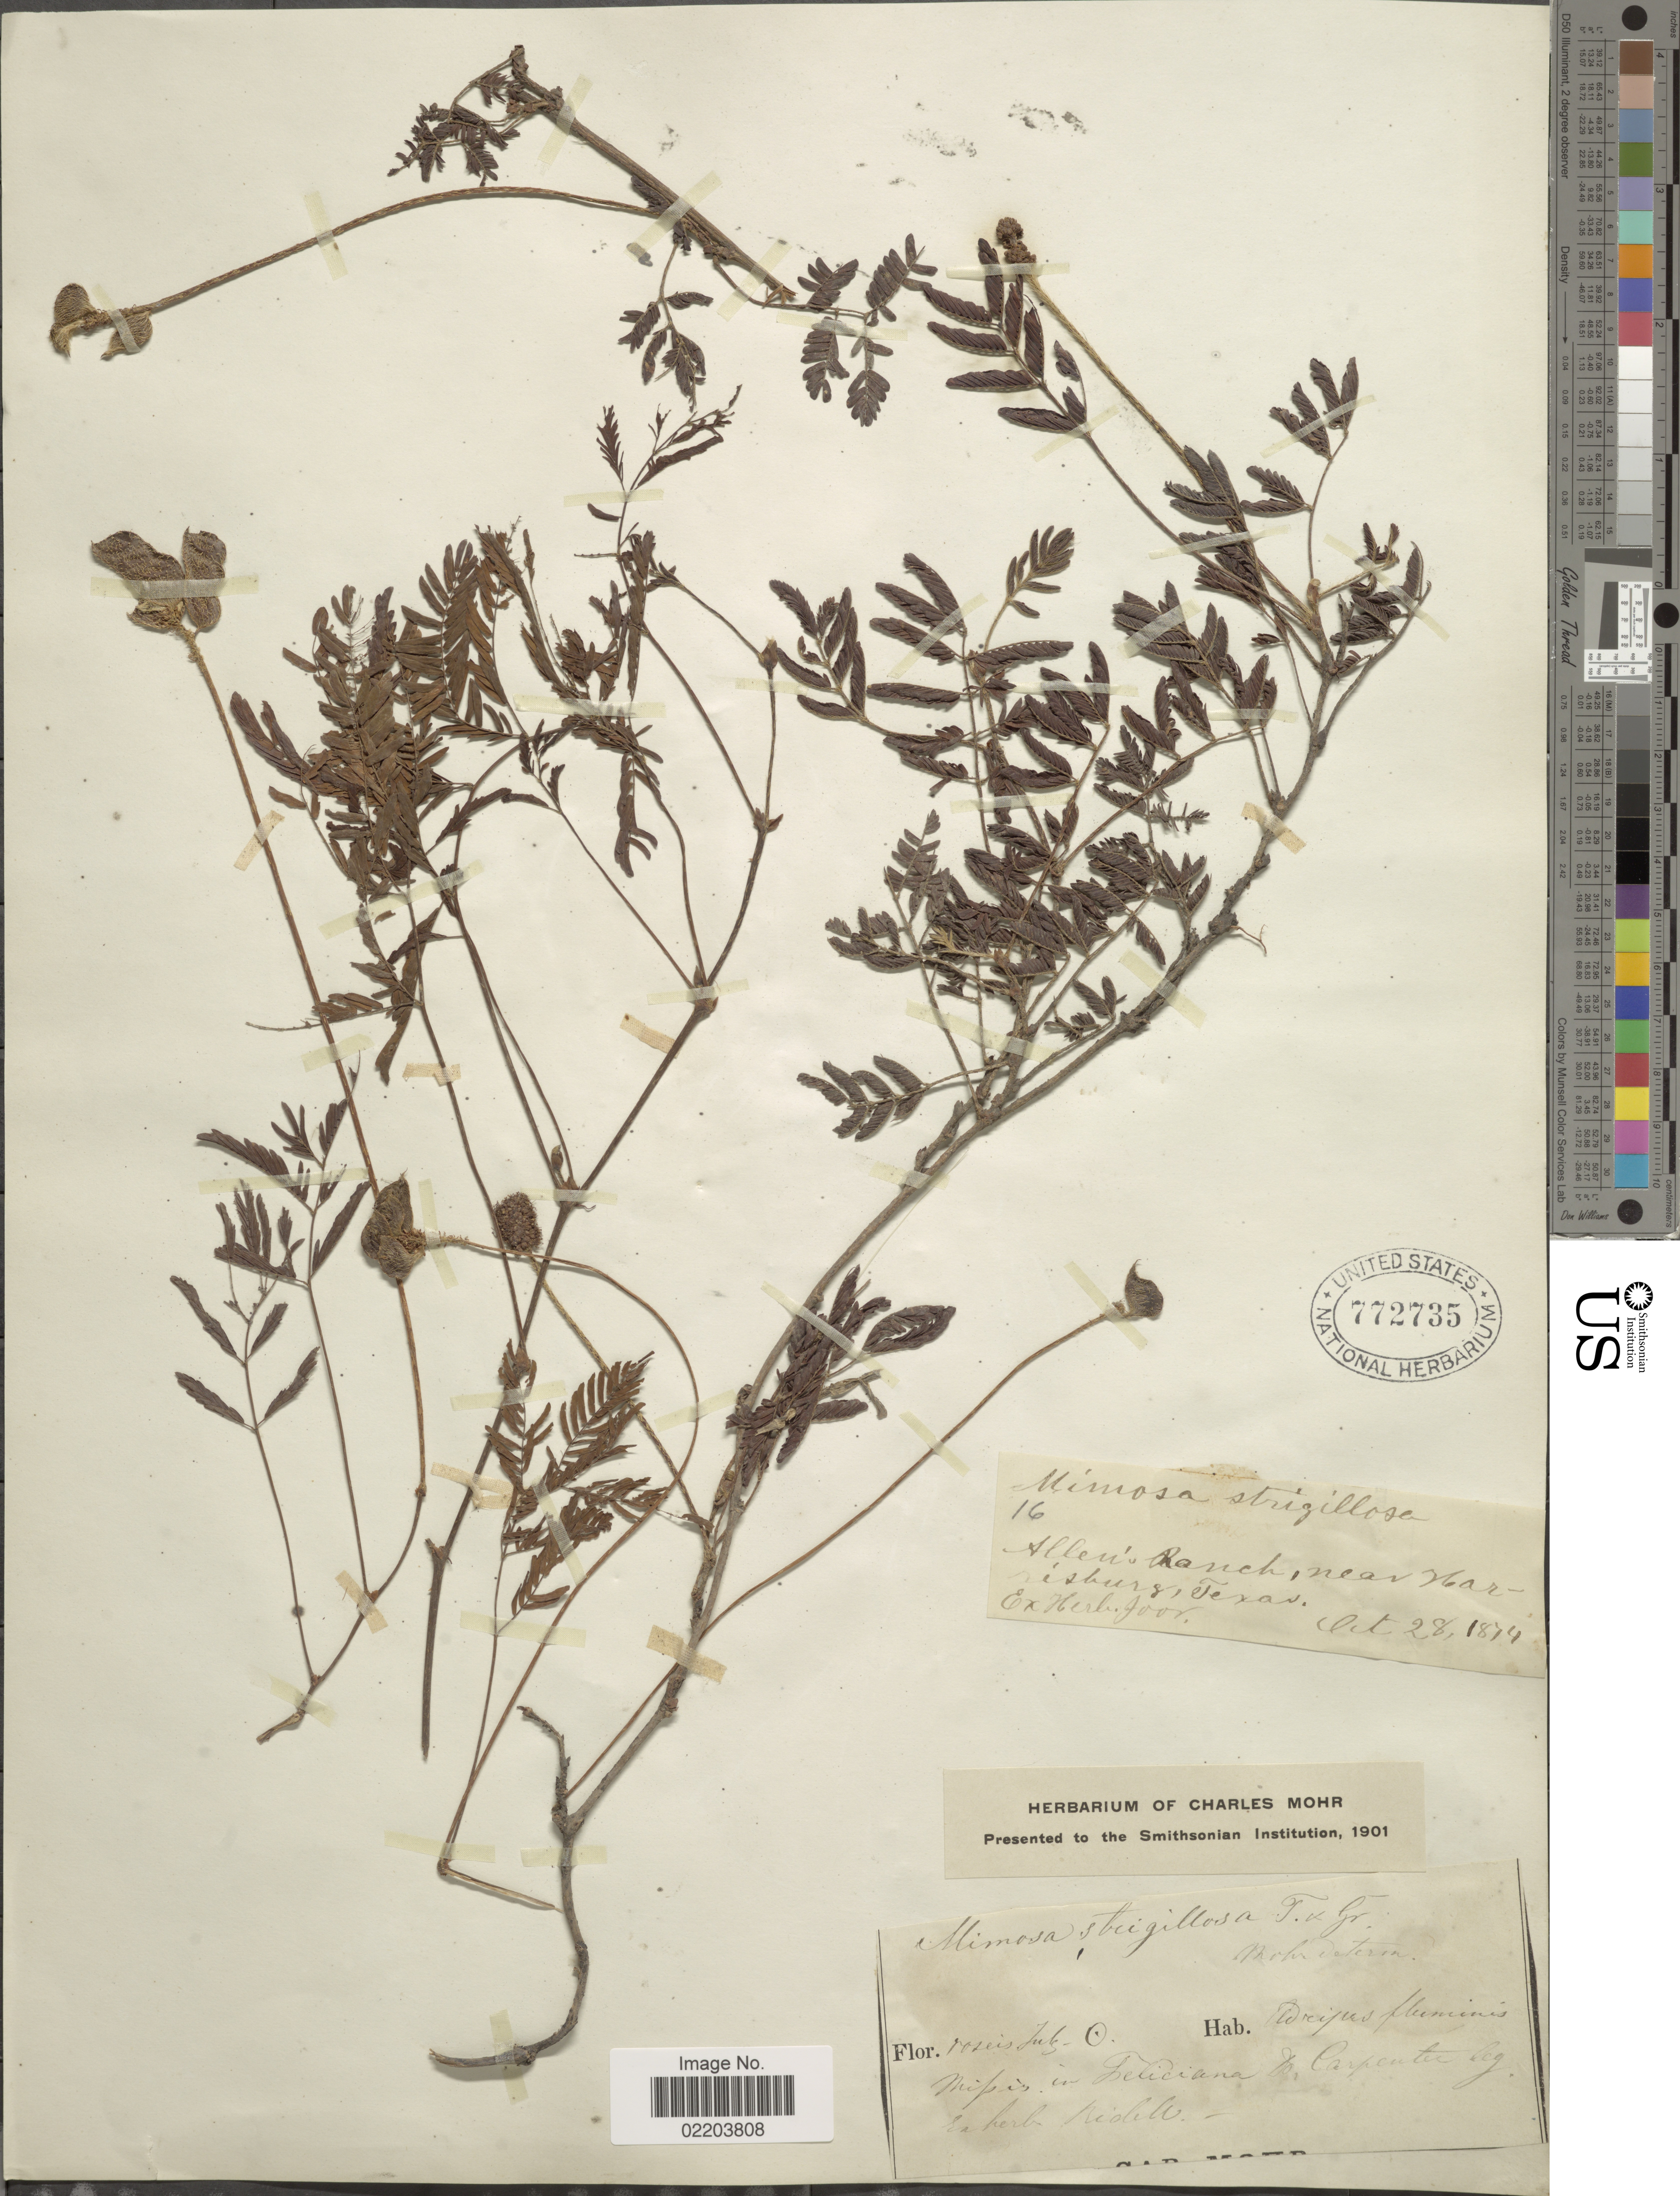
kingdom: Plantae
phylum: Tracheophyta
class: Magnoliopsida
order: Fabales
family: Fabaceae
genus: Mimosa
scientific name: Mimosa strigillosa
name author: Torr. & A. Gray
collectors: ex herb. J.F. Joor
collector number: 16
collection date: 1874-10-28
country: United States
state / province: Texas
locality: Allen's Ranche, near Narrisburg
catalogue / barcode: US 772735